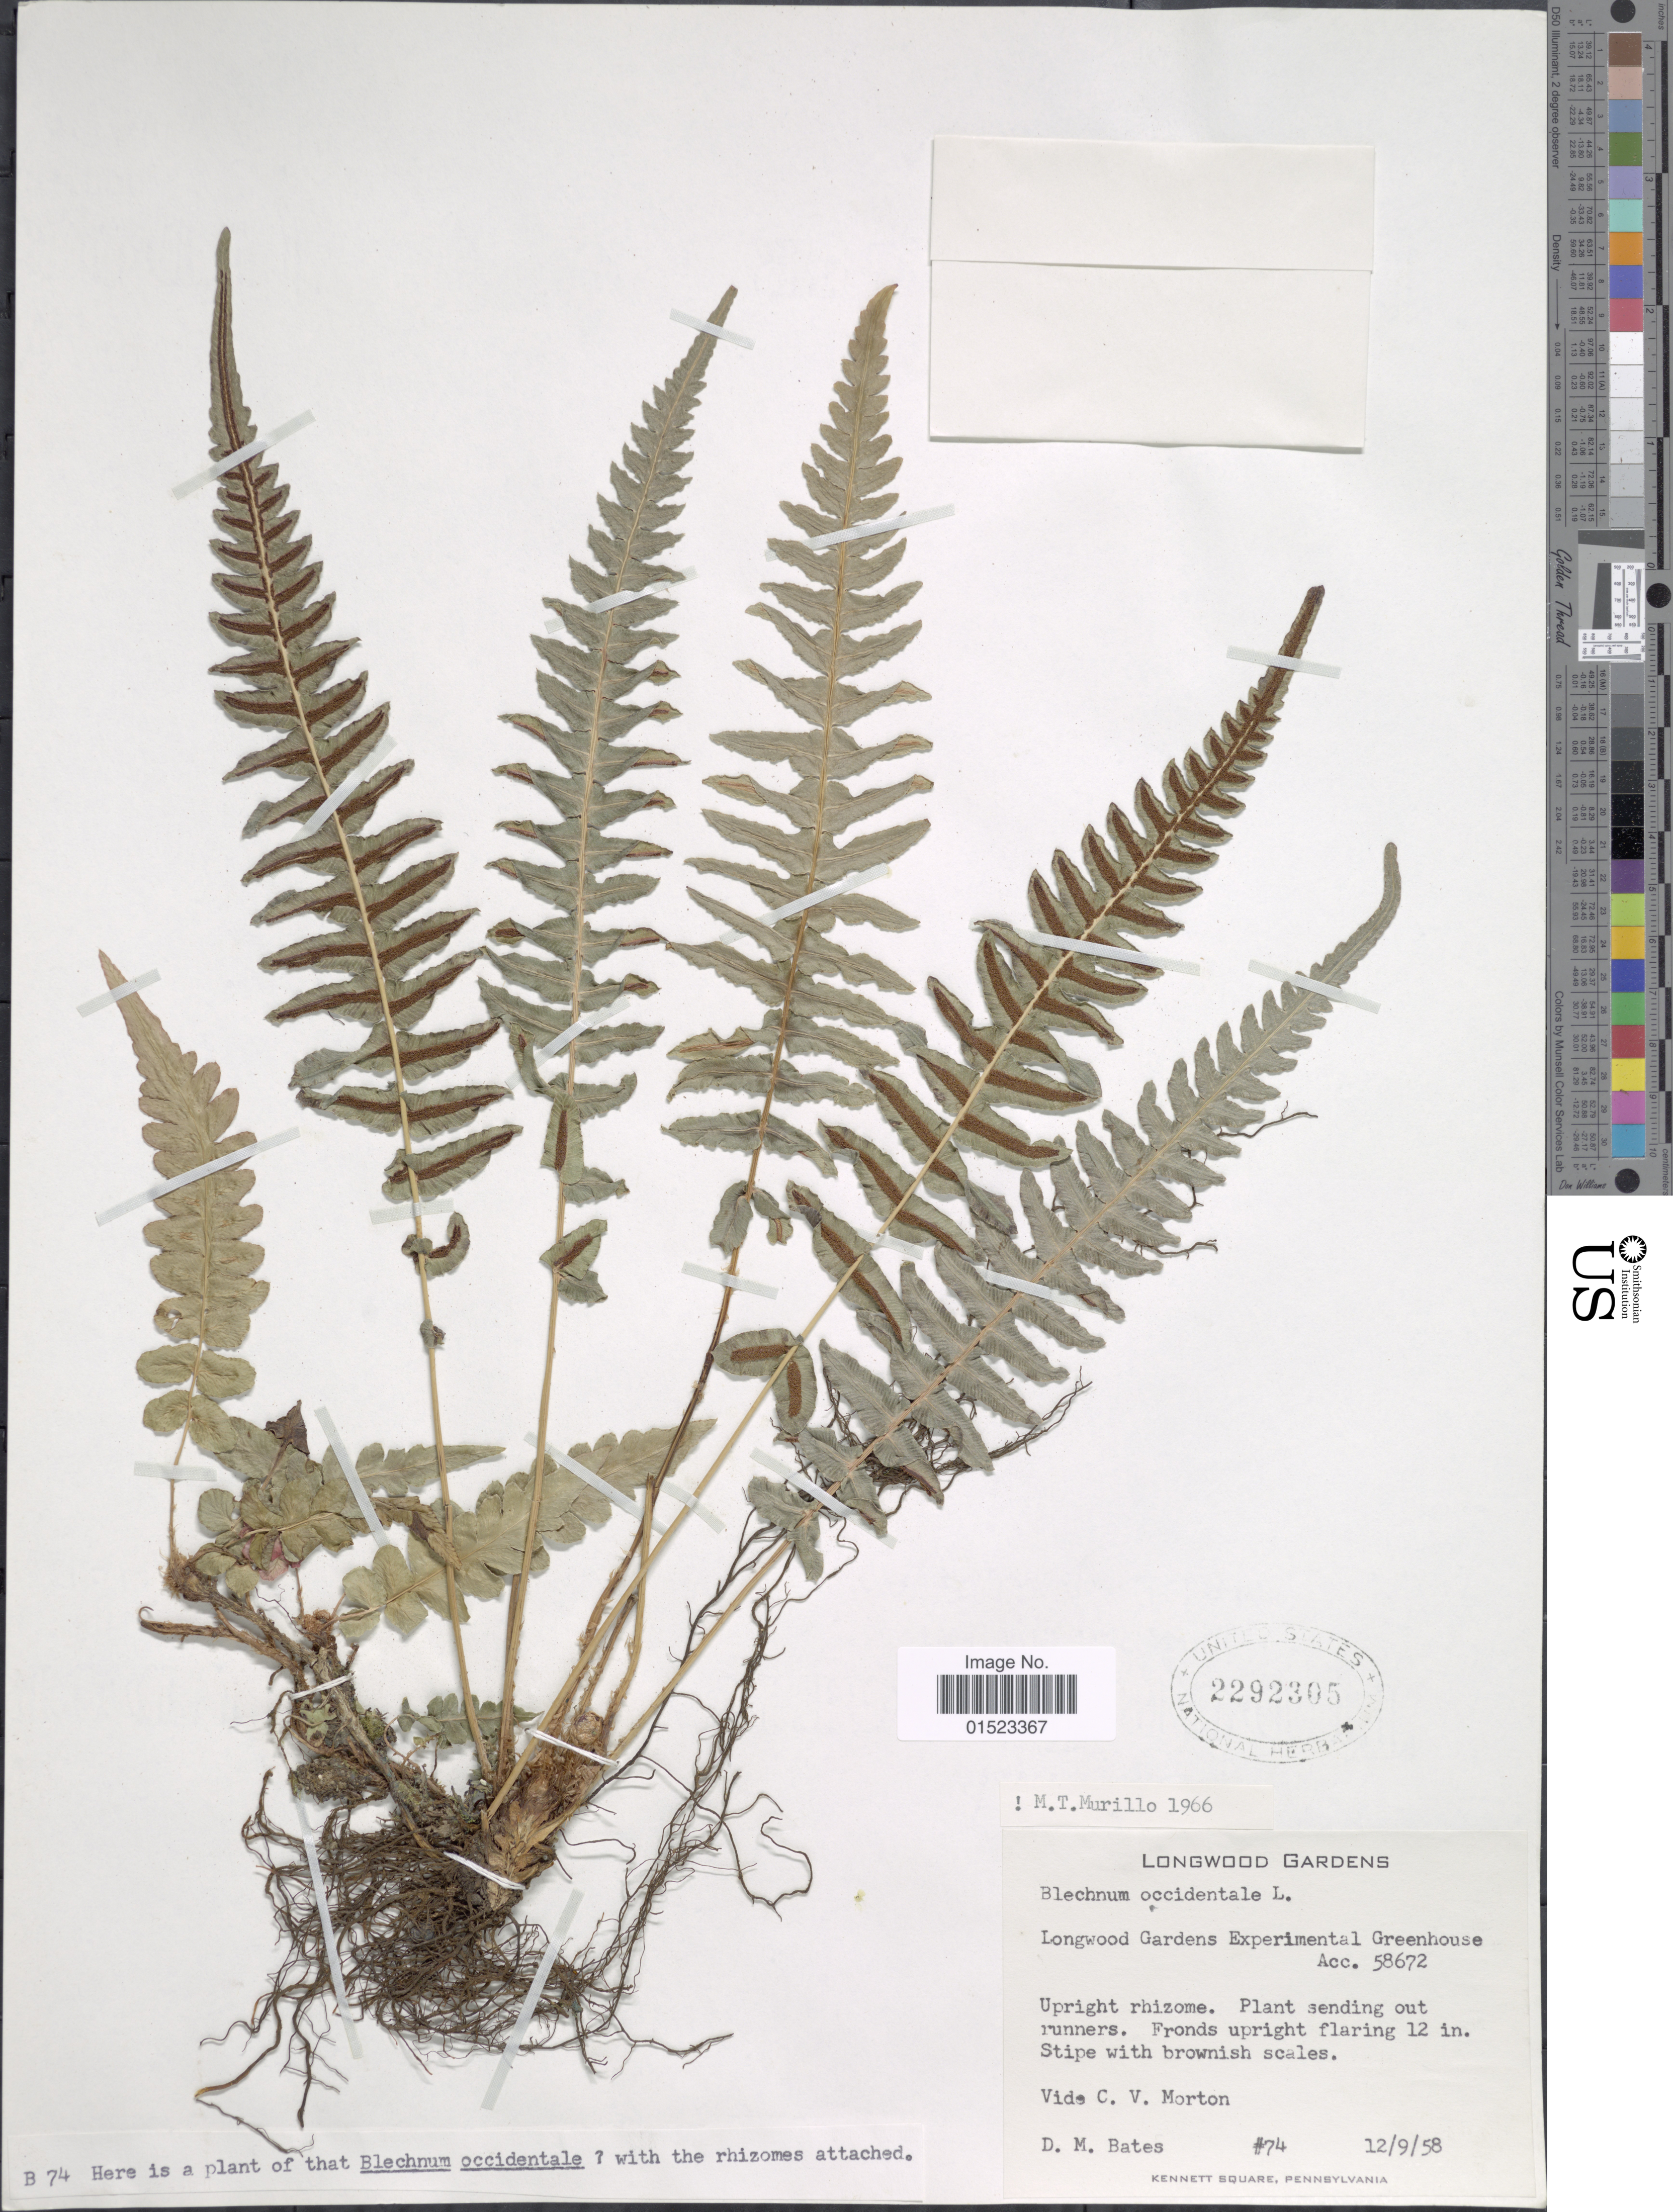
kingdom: Plantae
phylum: Tracheophyta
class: Polypodiopsida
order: Polypodiales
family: Blechnaceae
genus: Blechnum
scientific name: Blechnum occidentale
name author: L.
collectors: D. M. Bates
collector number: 74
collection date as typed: Transcribed d/m/y: 12/9/58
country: United States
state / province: Pennsylvania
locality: Longwood Gardens Experimental Greenhouse Acc. 58672, Kennett Square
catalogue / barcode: US 2292305